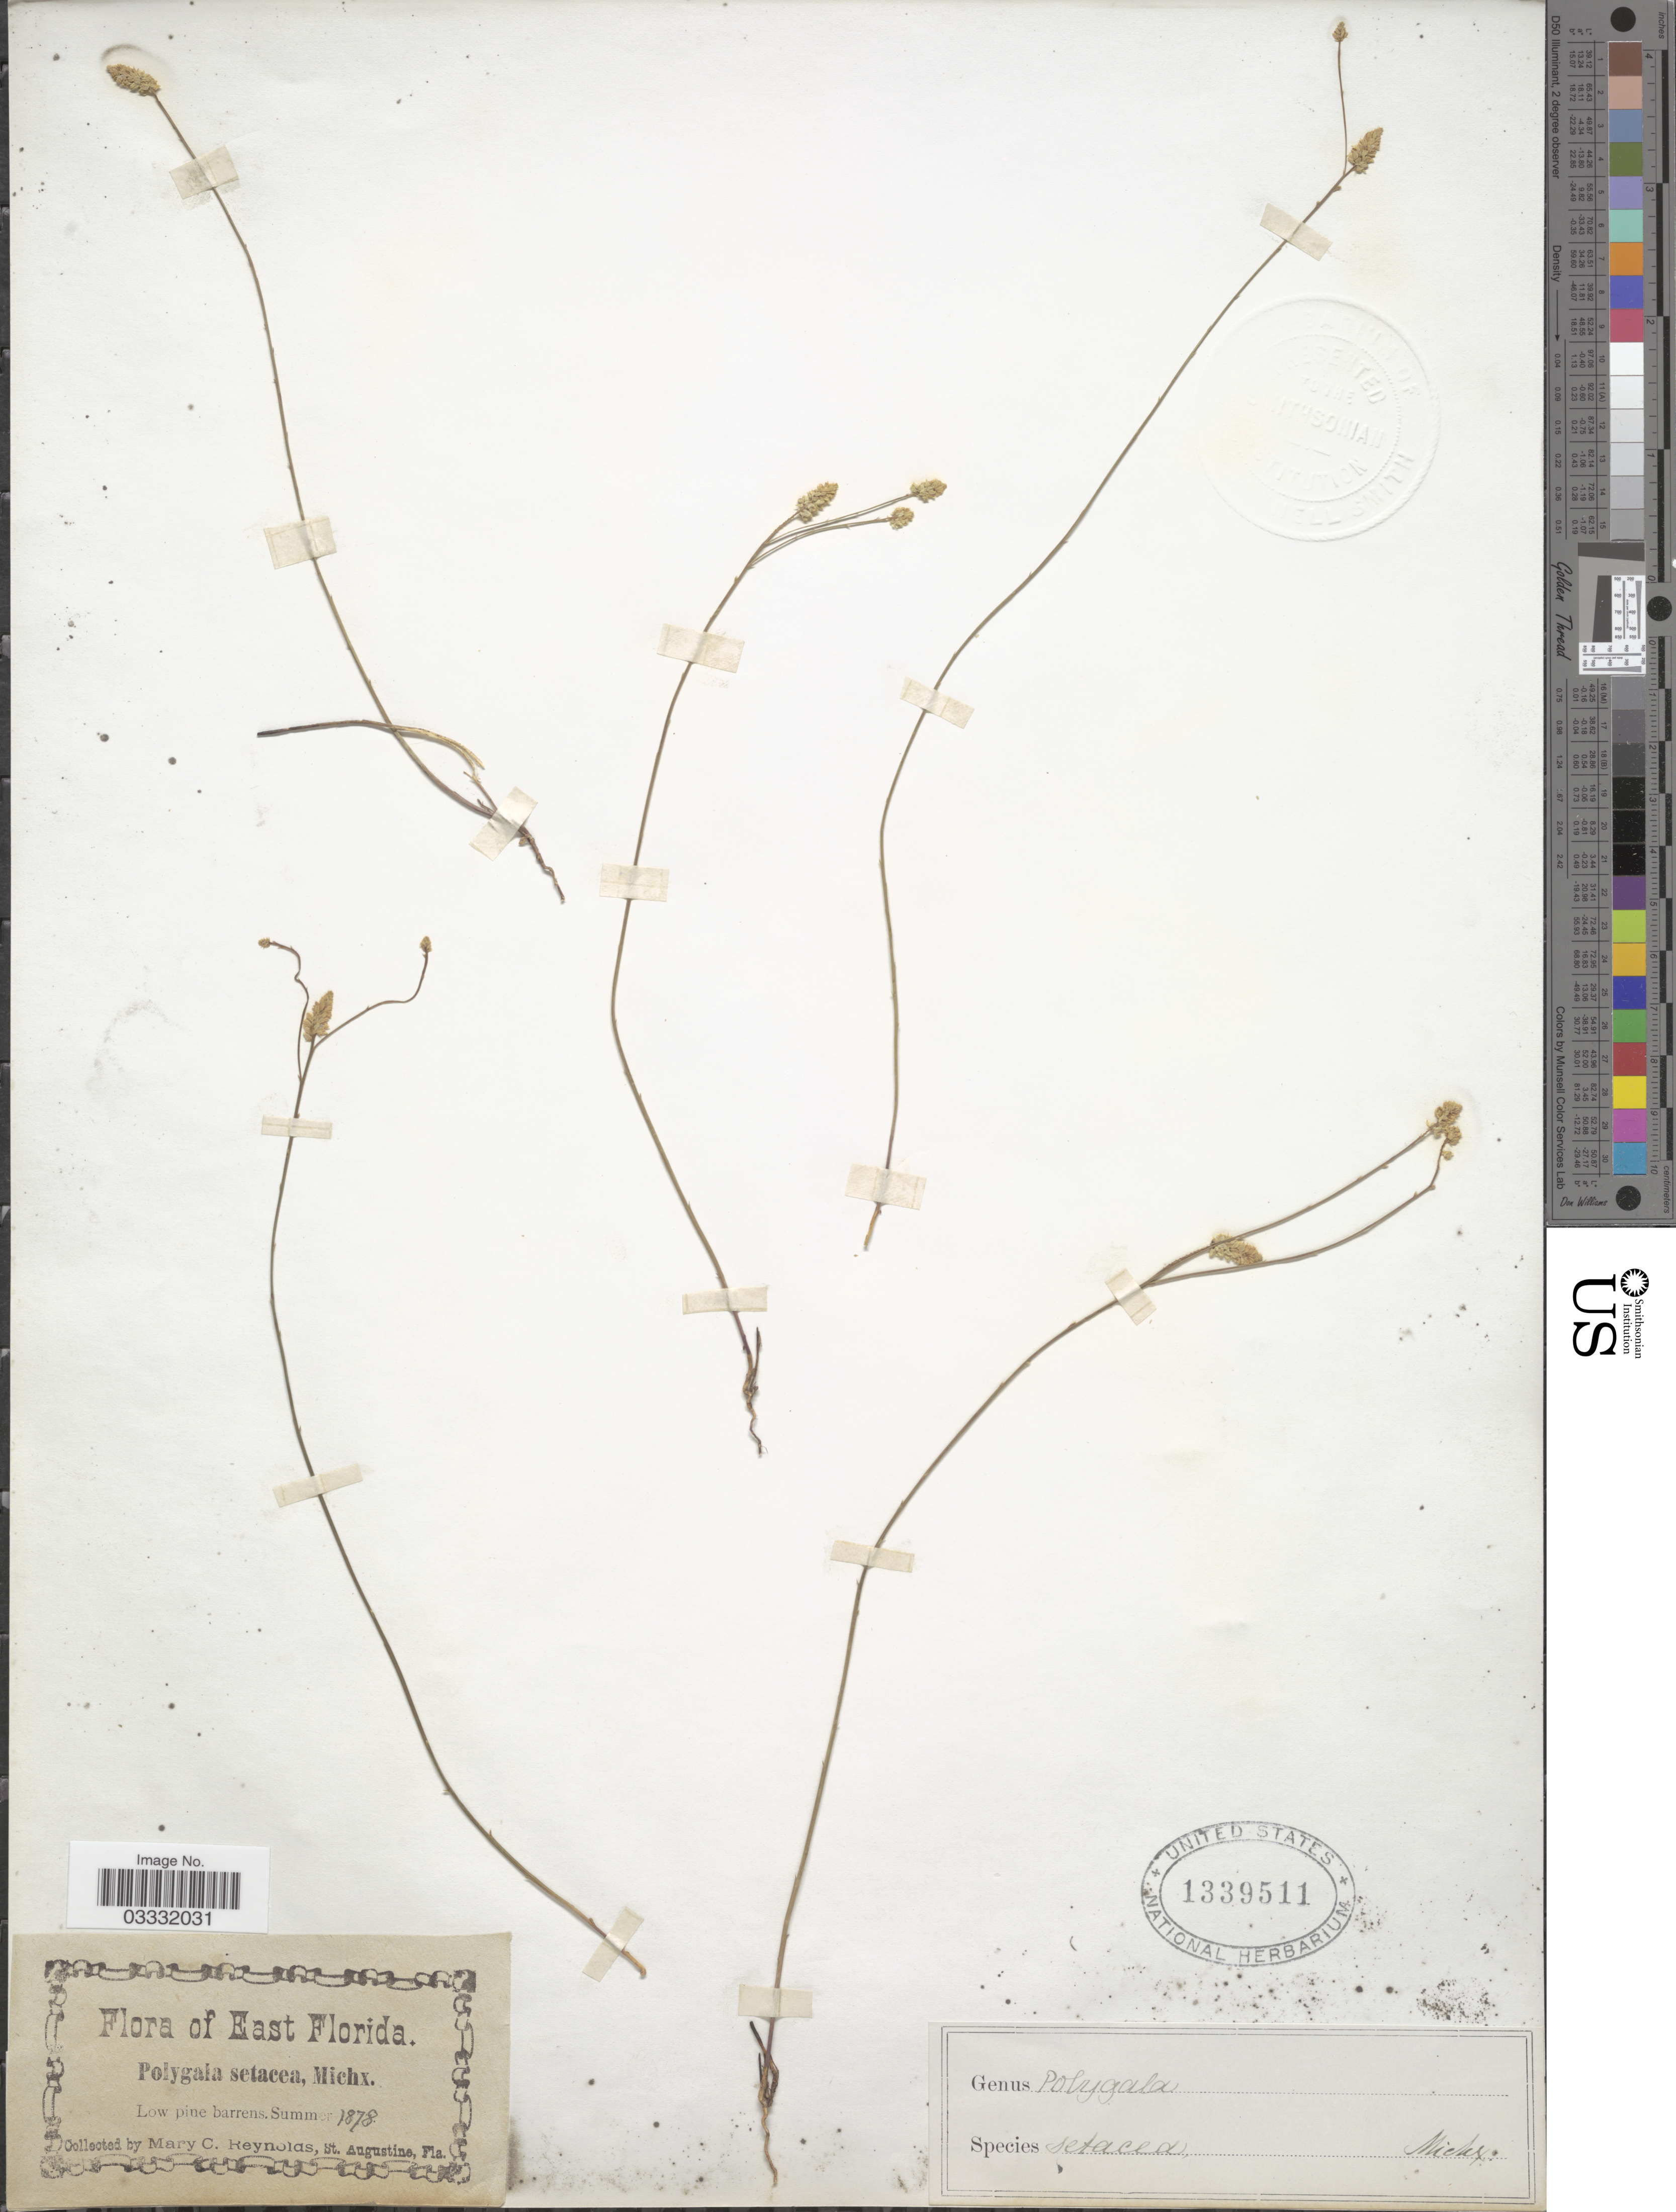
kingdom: Plantae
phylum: Tracheophyta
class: Magnoliopsida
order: Fabales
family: Polygalaceae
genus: Polygala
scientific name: Polygala setacea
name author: Michx.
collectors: M. Reynolds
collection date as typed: Summer 1878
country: United States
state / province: Florida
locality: East Florida. Low pine barrens.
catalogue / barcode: US 1339511